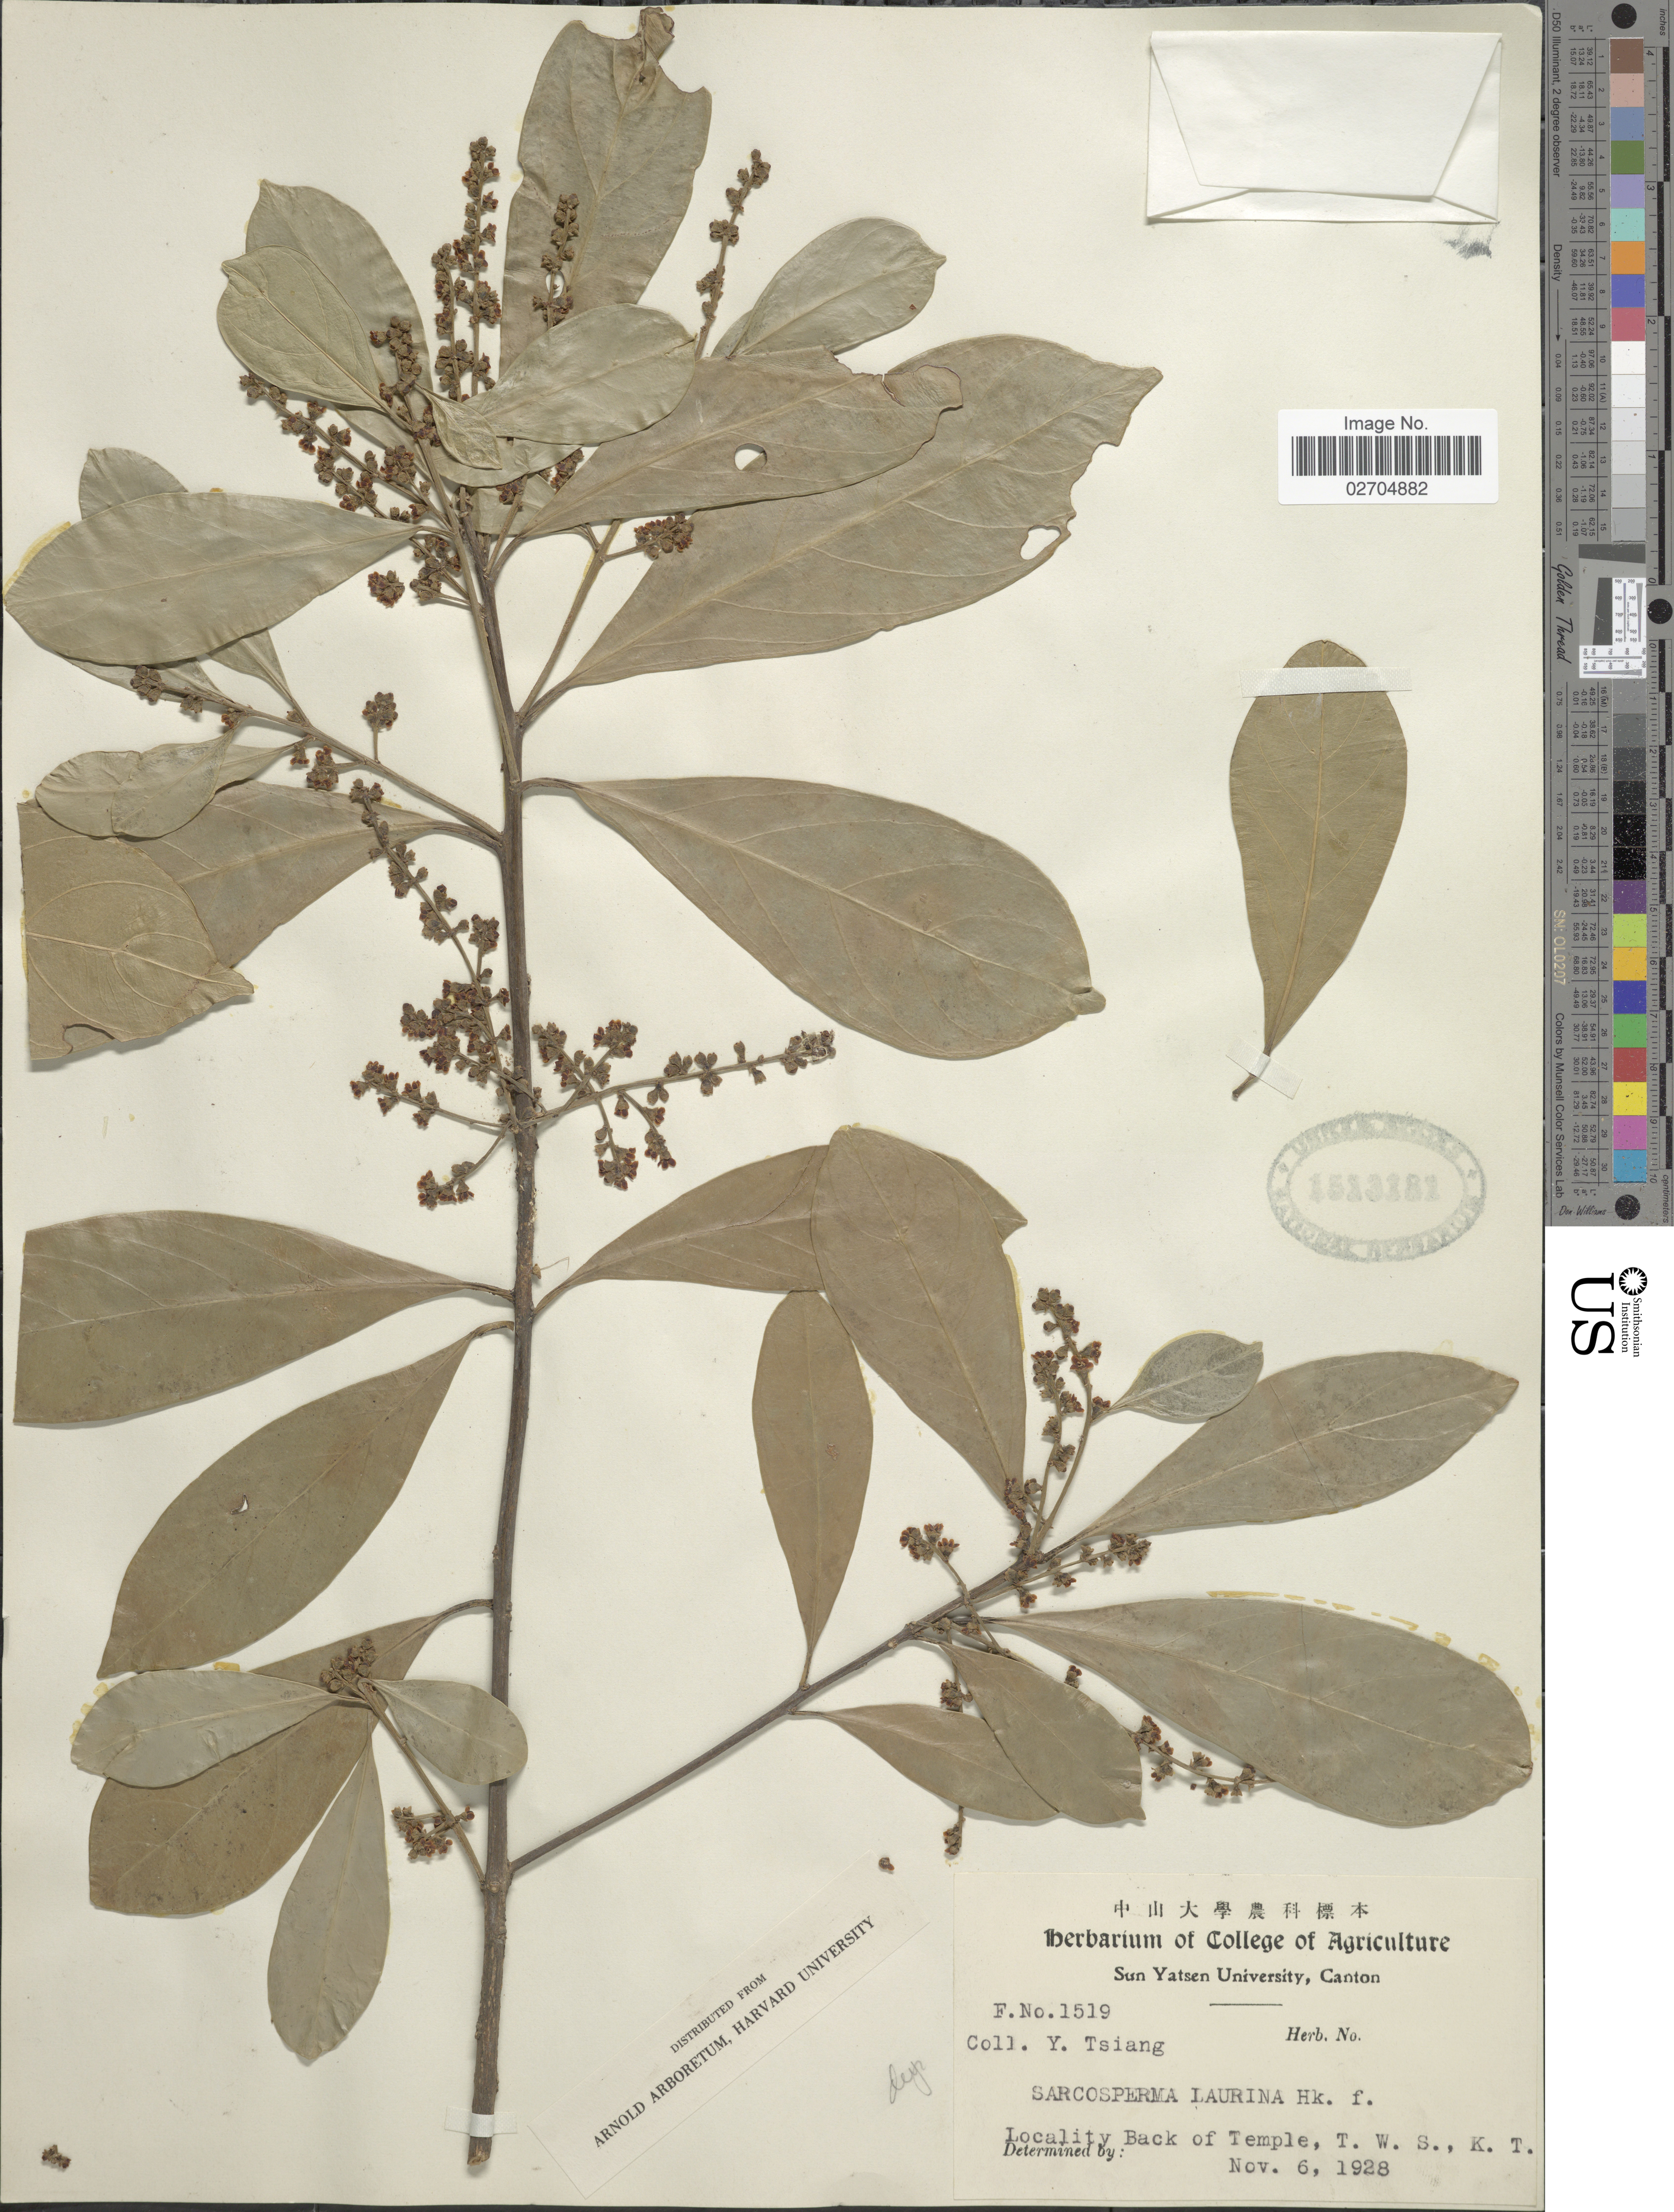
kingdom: Plantae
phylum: Tracheophyta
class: Magnoliopsida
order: Ericales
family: Sapotaceae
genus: Sarcosperma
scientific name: Sarcosperma laurinum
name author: (Benth.) Hook. f.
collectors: Y. Tsiang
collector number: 1519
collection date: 1928-11-06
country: China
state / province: Guangdong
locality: Back of Temple, T. W. S., K. T.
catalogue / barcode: US 1513181